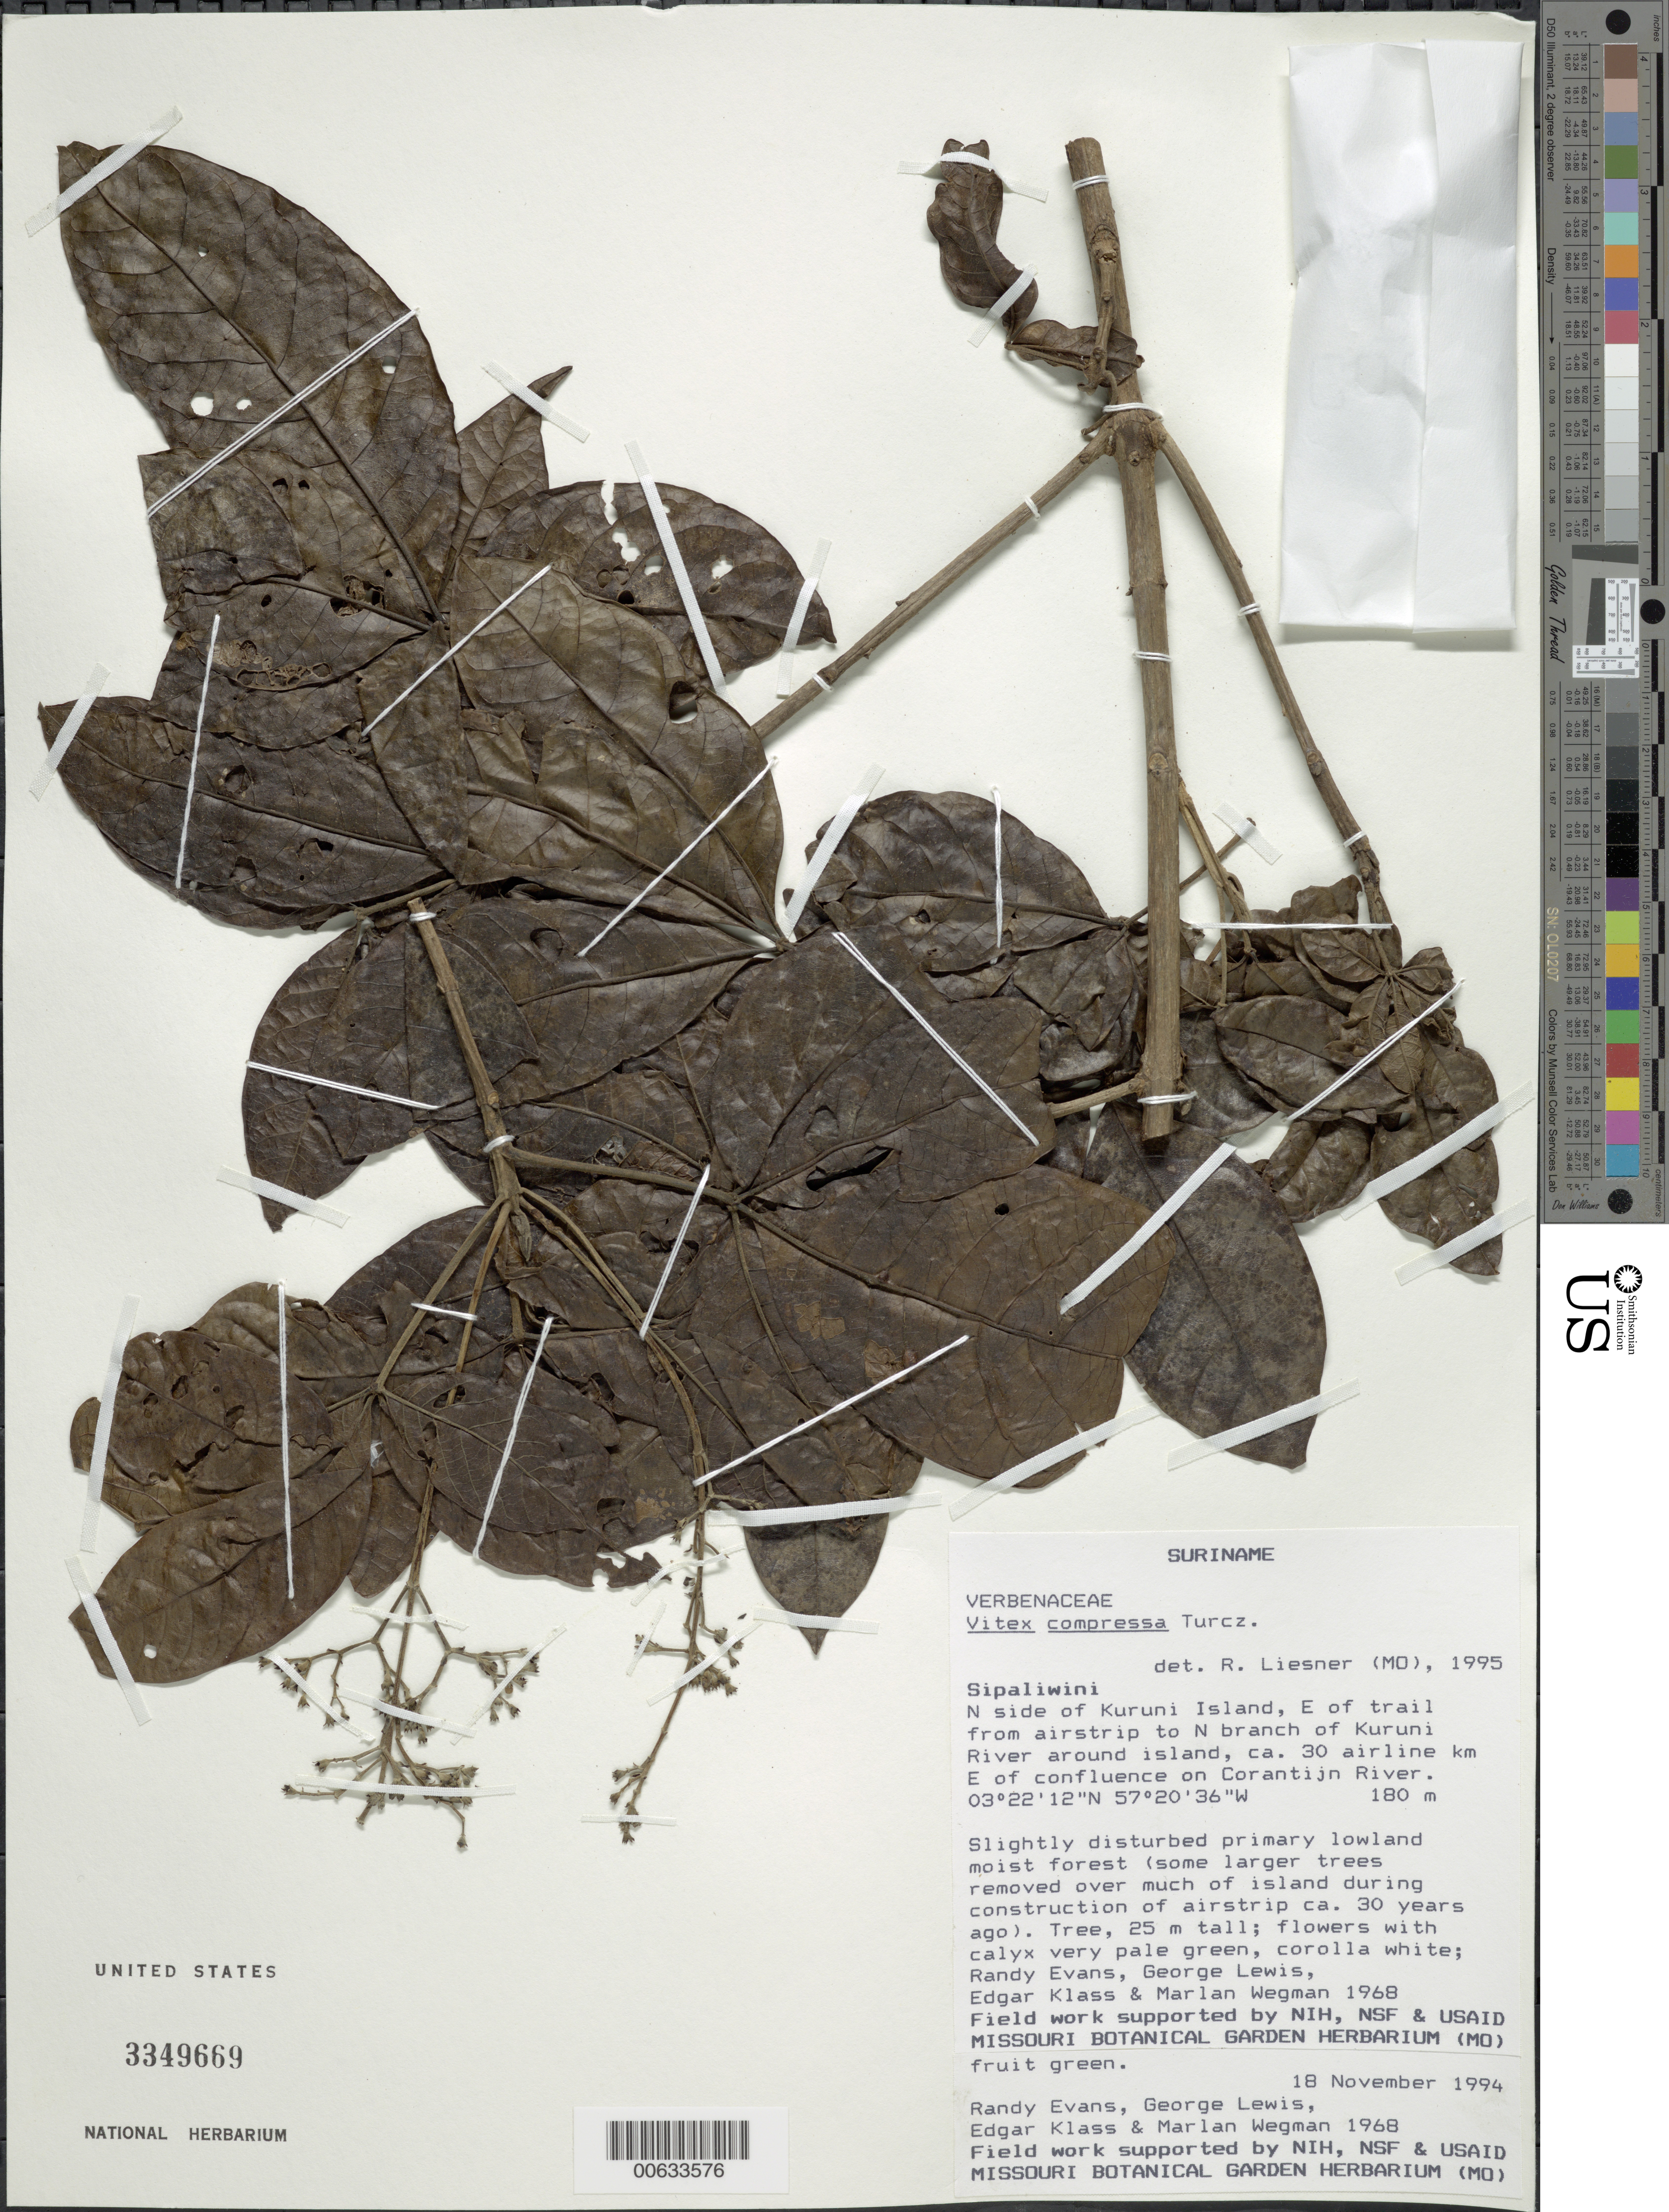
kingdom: Plantae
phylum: Tracheophyta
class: Magnoliopsida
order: Lamiales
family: Lamiaceae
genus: Vitex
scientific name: Vitex compressa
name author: Turcz.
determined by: Liesner, R. L.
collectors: R. Evans, G. Lewis, E. Klass & M. Wegman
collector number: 1968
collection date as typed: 18-Nov-94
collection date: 1994-11-18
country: Suriname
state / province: Sipaliwini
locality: Kuruni Island, N side, W of trail from airstrip to N branch of Kuruni R., ca 30 airline km E of confluence on Corantijn R.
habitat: Slightly disturbed primary lowland moist forest (some larger trees removed over much of island during construction of airstrip ca. 30 years ago)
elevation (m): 180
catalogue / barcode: US 3349669